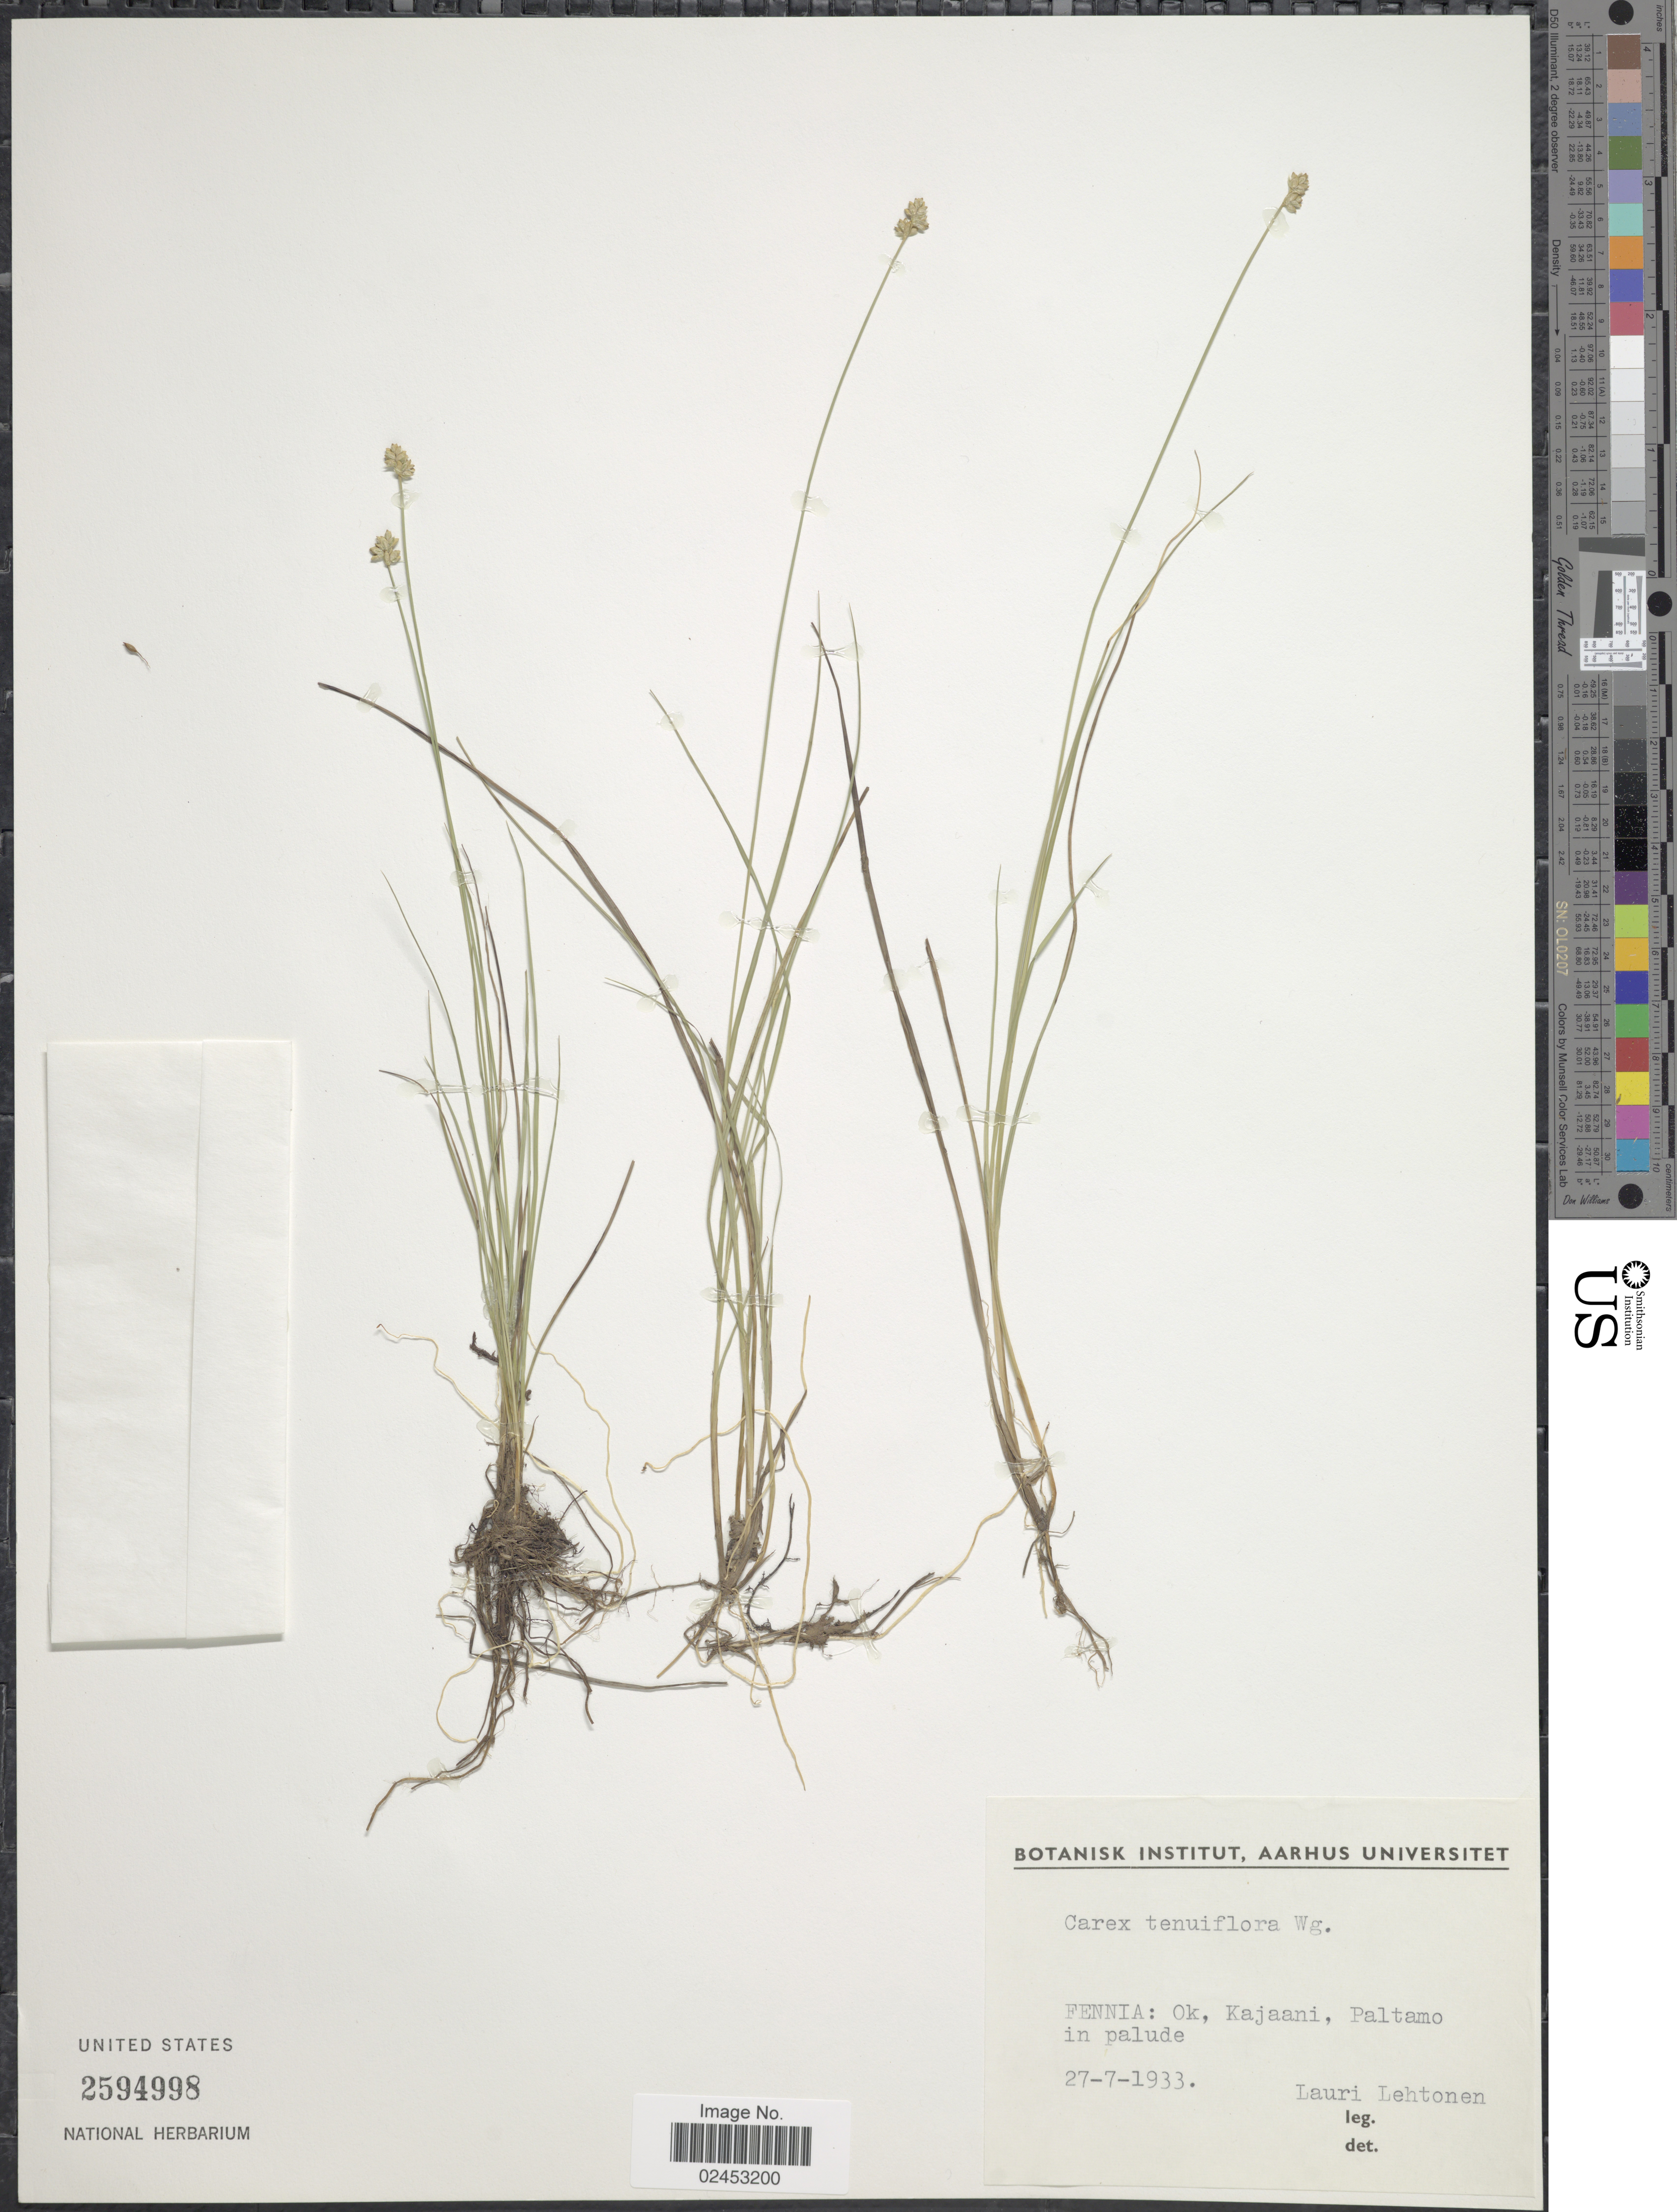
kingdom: Plantae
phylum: Tracheophyta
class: Liliopsida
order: Poales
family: Cyperaceae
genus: Carex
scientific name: Carex tenuiflora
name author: Wahlenb.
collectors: L. Lehtonen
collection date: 1933-07-27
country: Finland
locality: Fennia, ok, Kajaani, Paltamo in palude.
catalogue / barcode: US 2594998